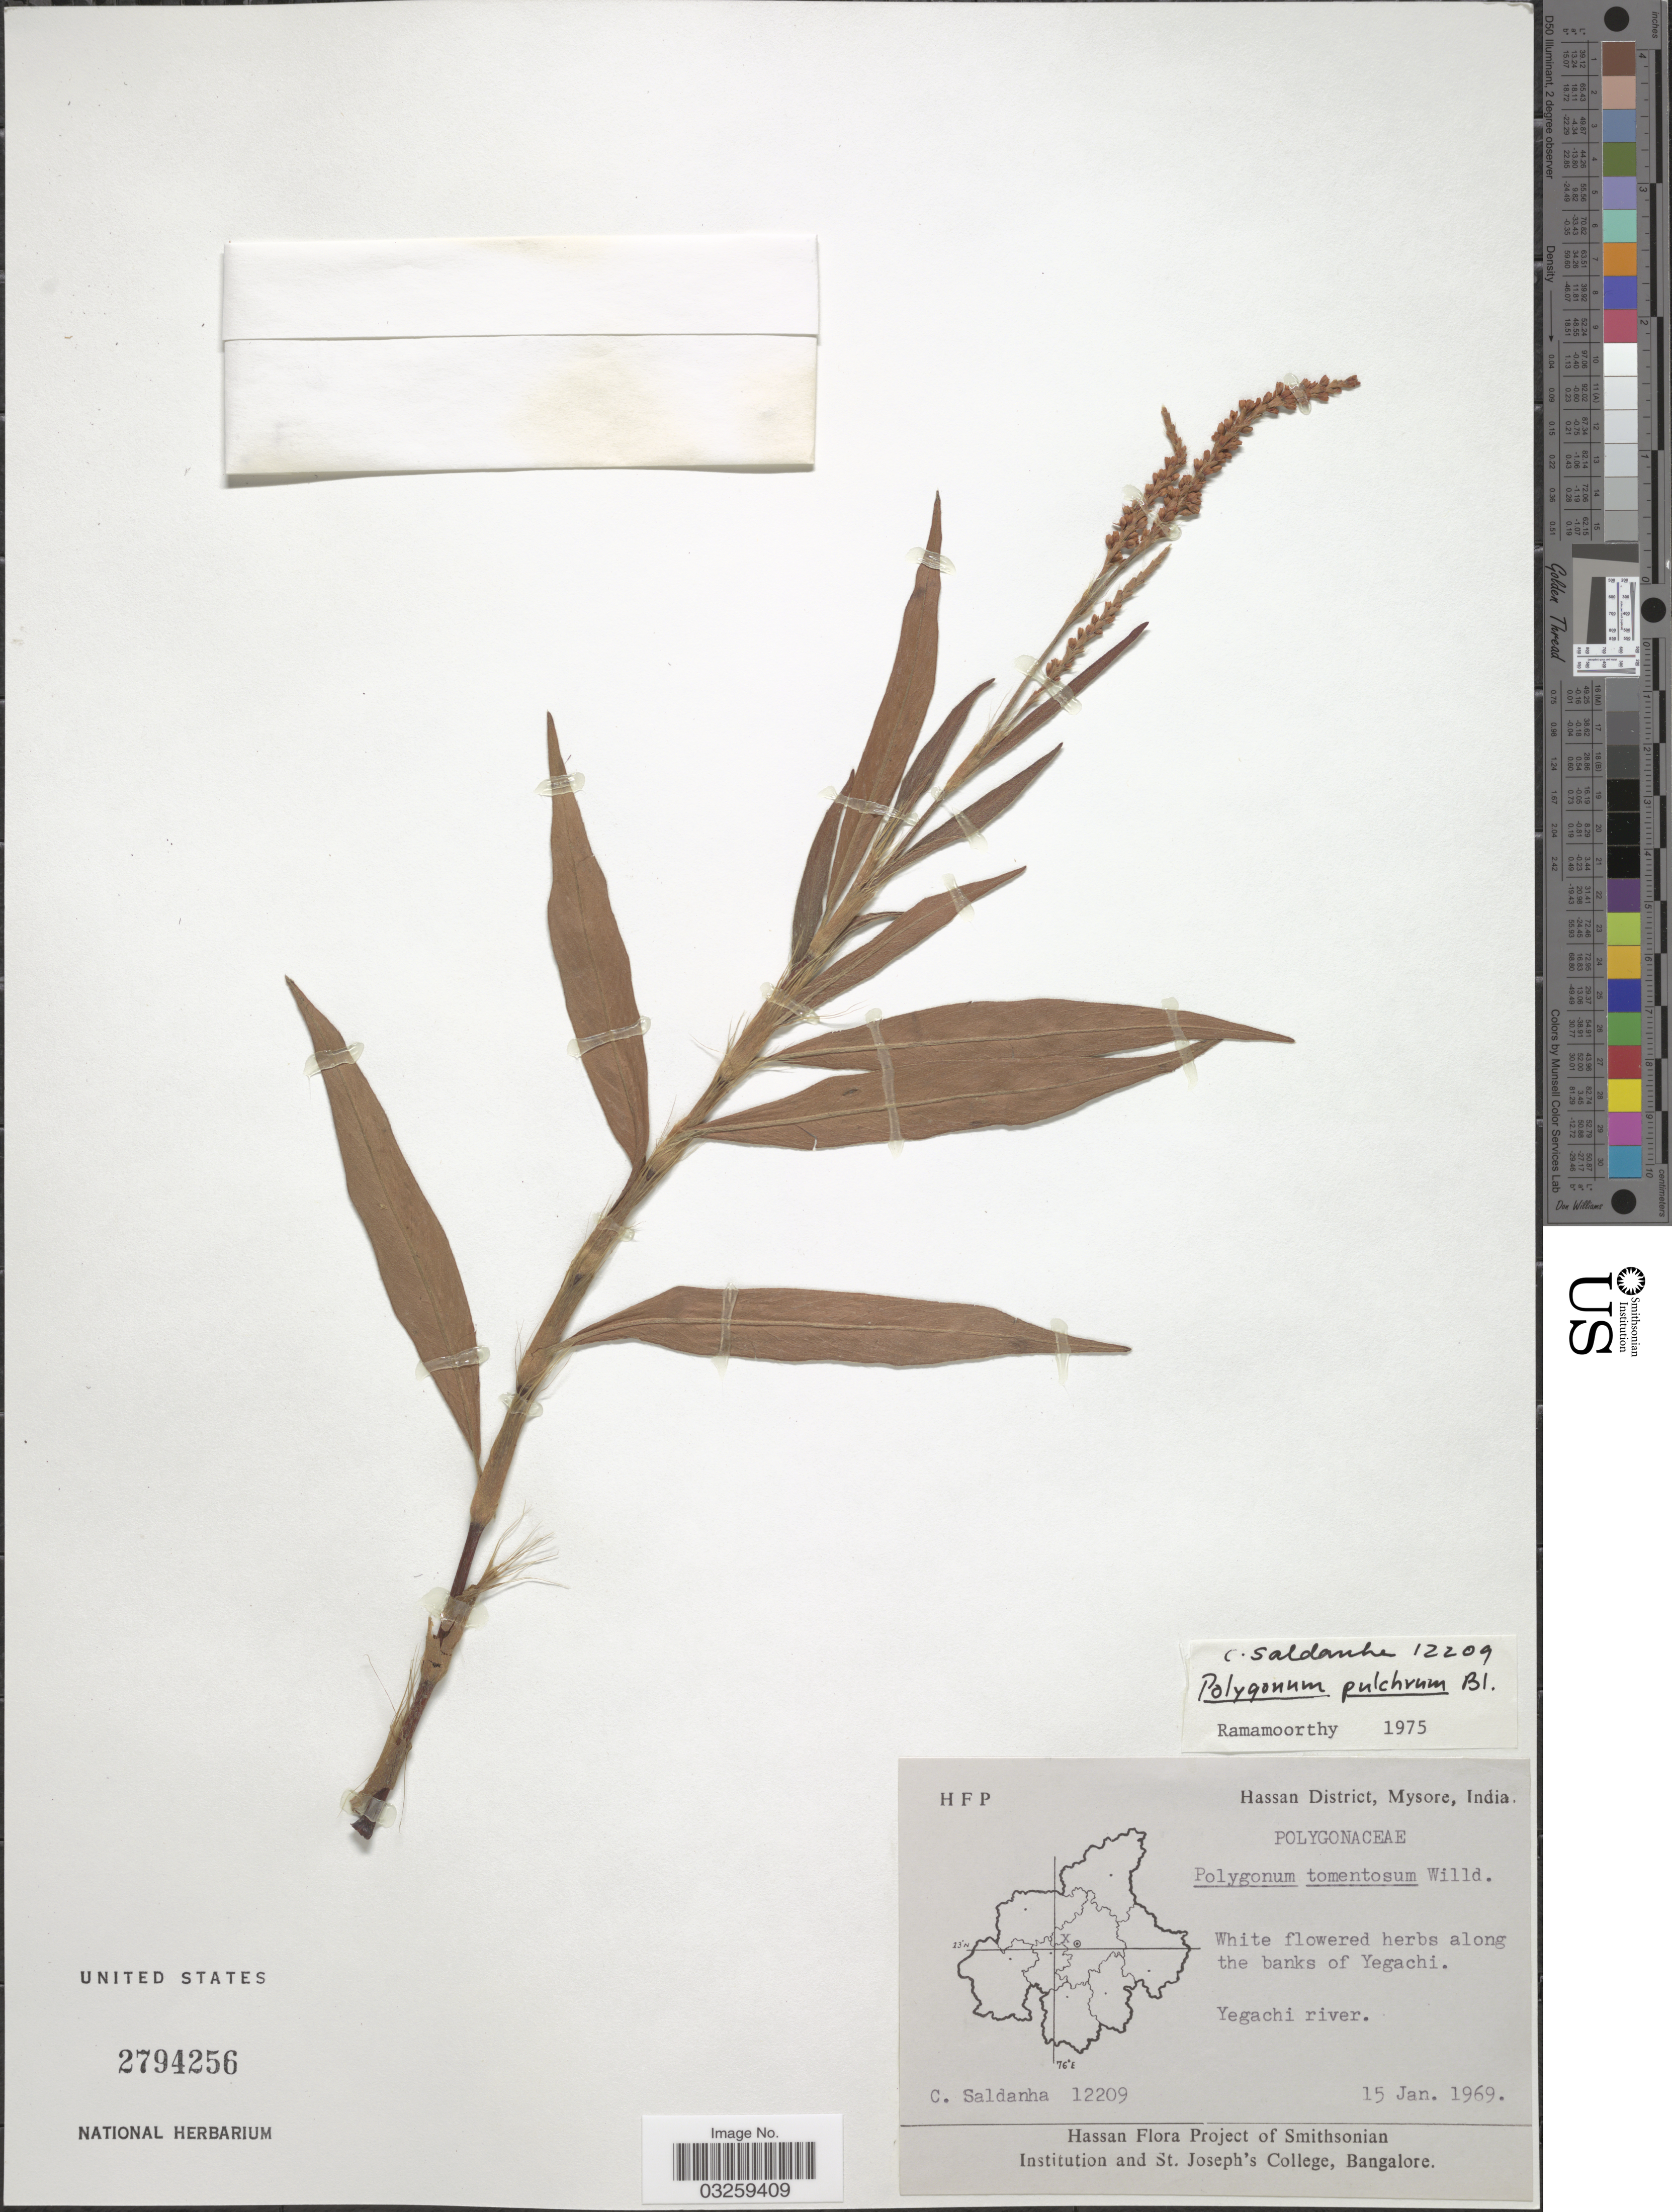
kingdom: Plantae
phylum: Tracheophyta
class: Magnoliopsida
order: Caryophyllales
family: Polygonaceae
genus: Polygonum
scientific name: Polygonum pulchrum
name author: Blume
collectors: C. Saldanha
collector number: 12209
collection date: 1969-01-15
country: India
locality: Hassan District, Mysore. Along the banks of Yegachi. Yegachi river.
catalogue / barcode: US 2794256